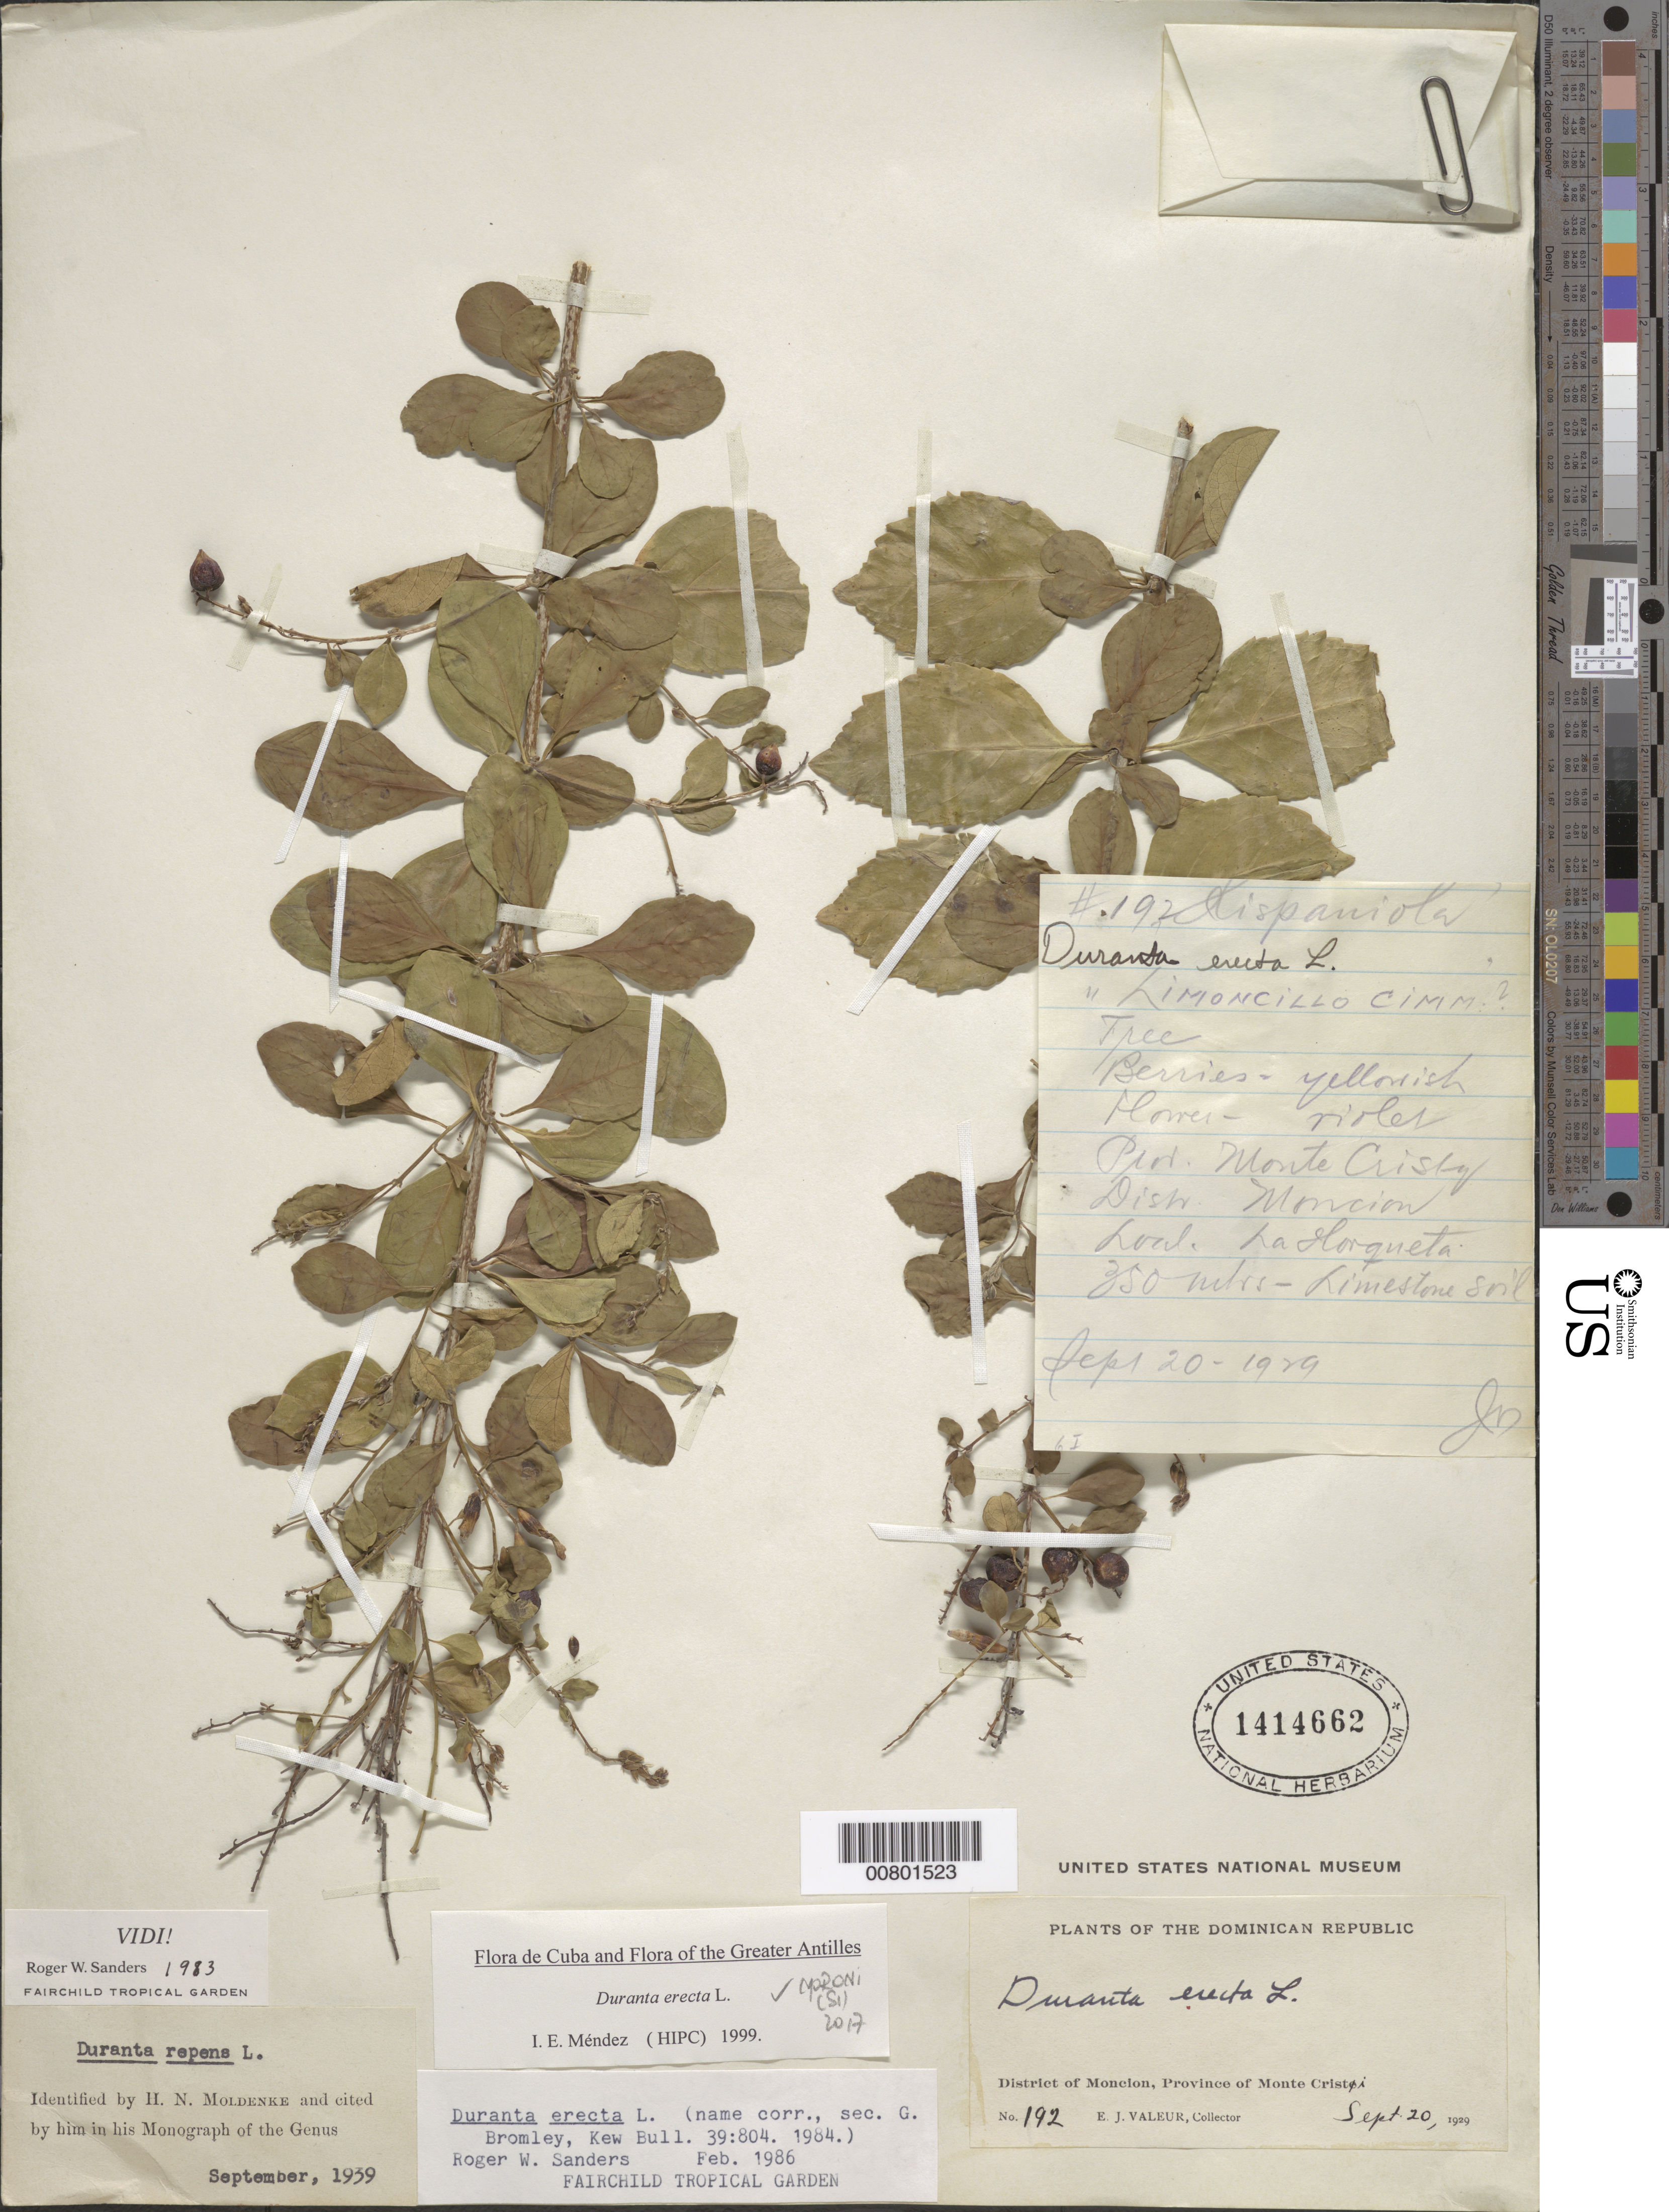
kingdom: Plantae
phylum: Tracheophyta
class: Magnoliopsida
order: Lamiales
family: Verbenaceae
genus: Duranta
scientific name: Duranta erecta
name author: L.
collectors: E. Valeur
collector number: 192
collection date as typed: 20 Sep 1929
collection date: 1929-09-20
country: Dominican Republic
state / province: Monte Cristi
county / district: Monción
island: Hispaniola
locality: La Horgueta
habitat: Limestone soil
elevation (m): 350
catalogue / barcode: US 1414662